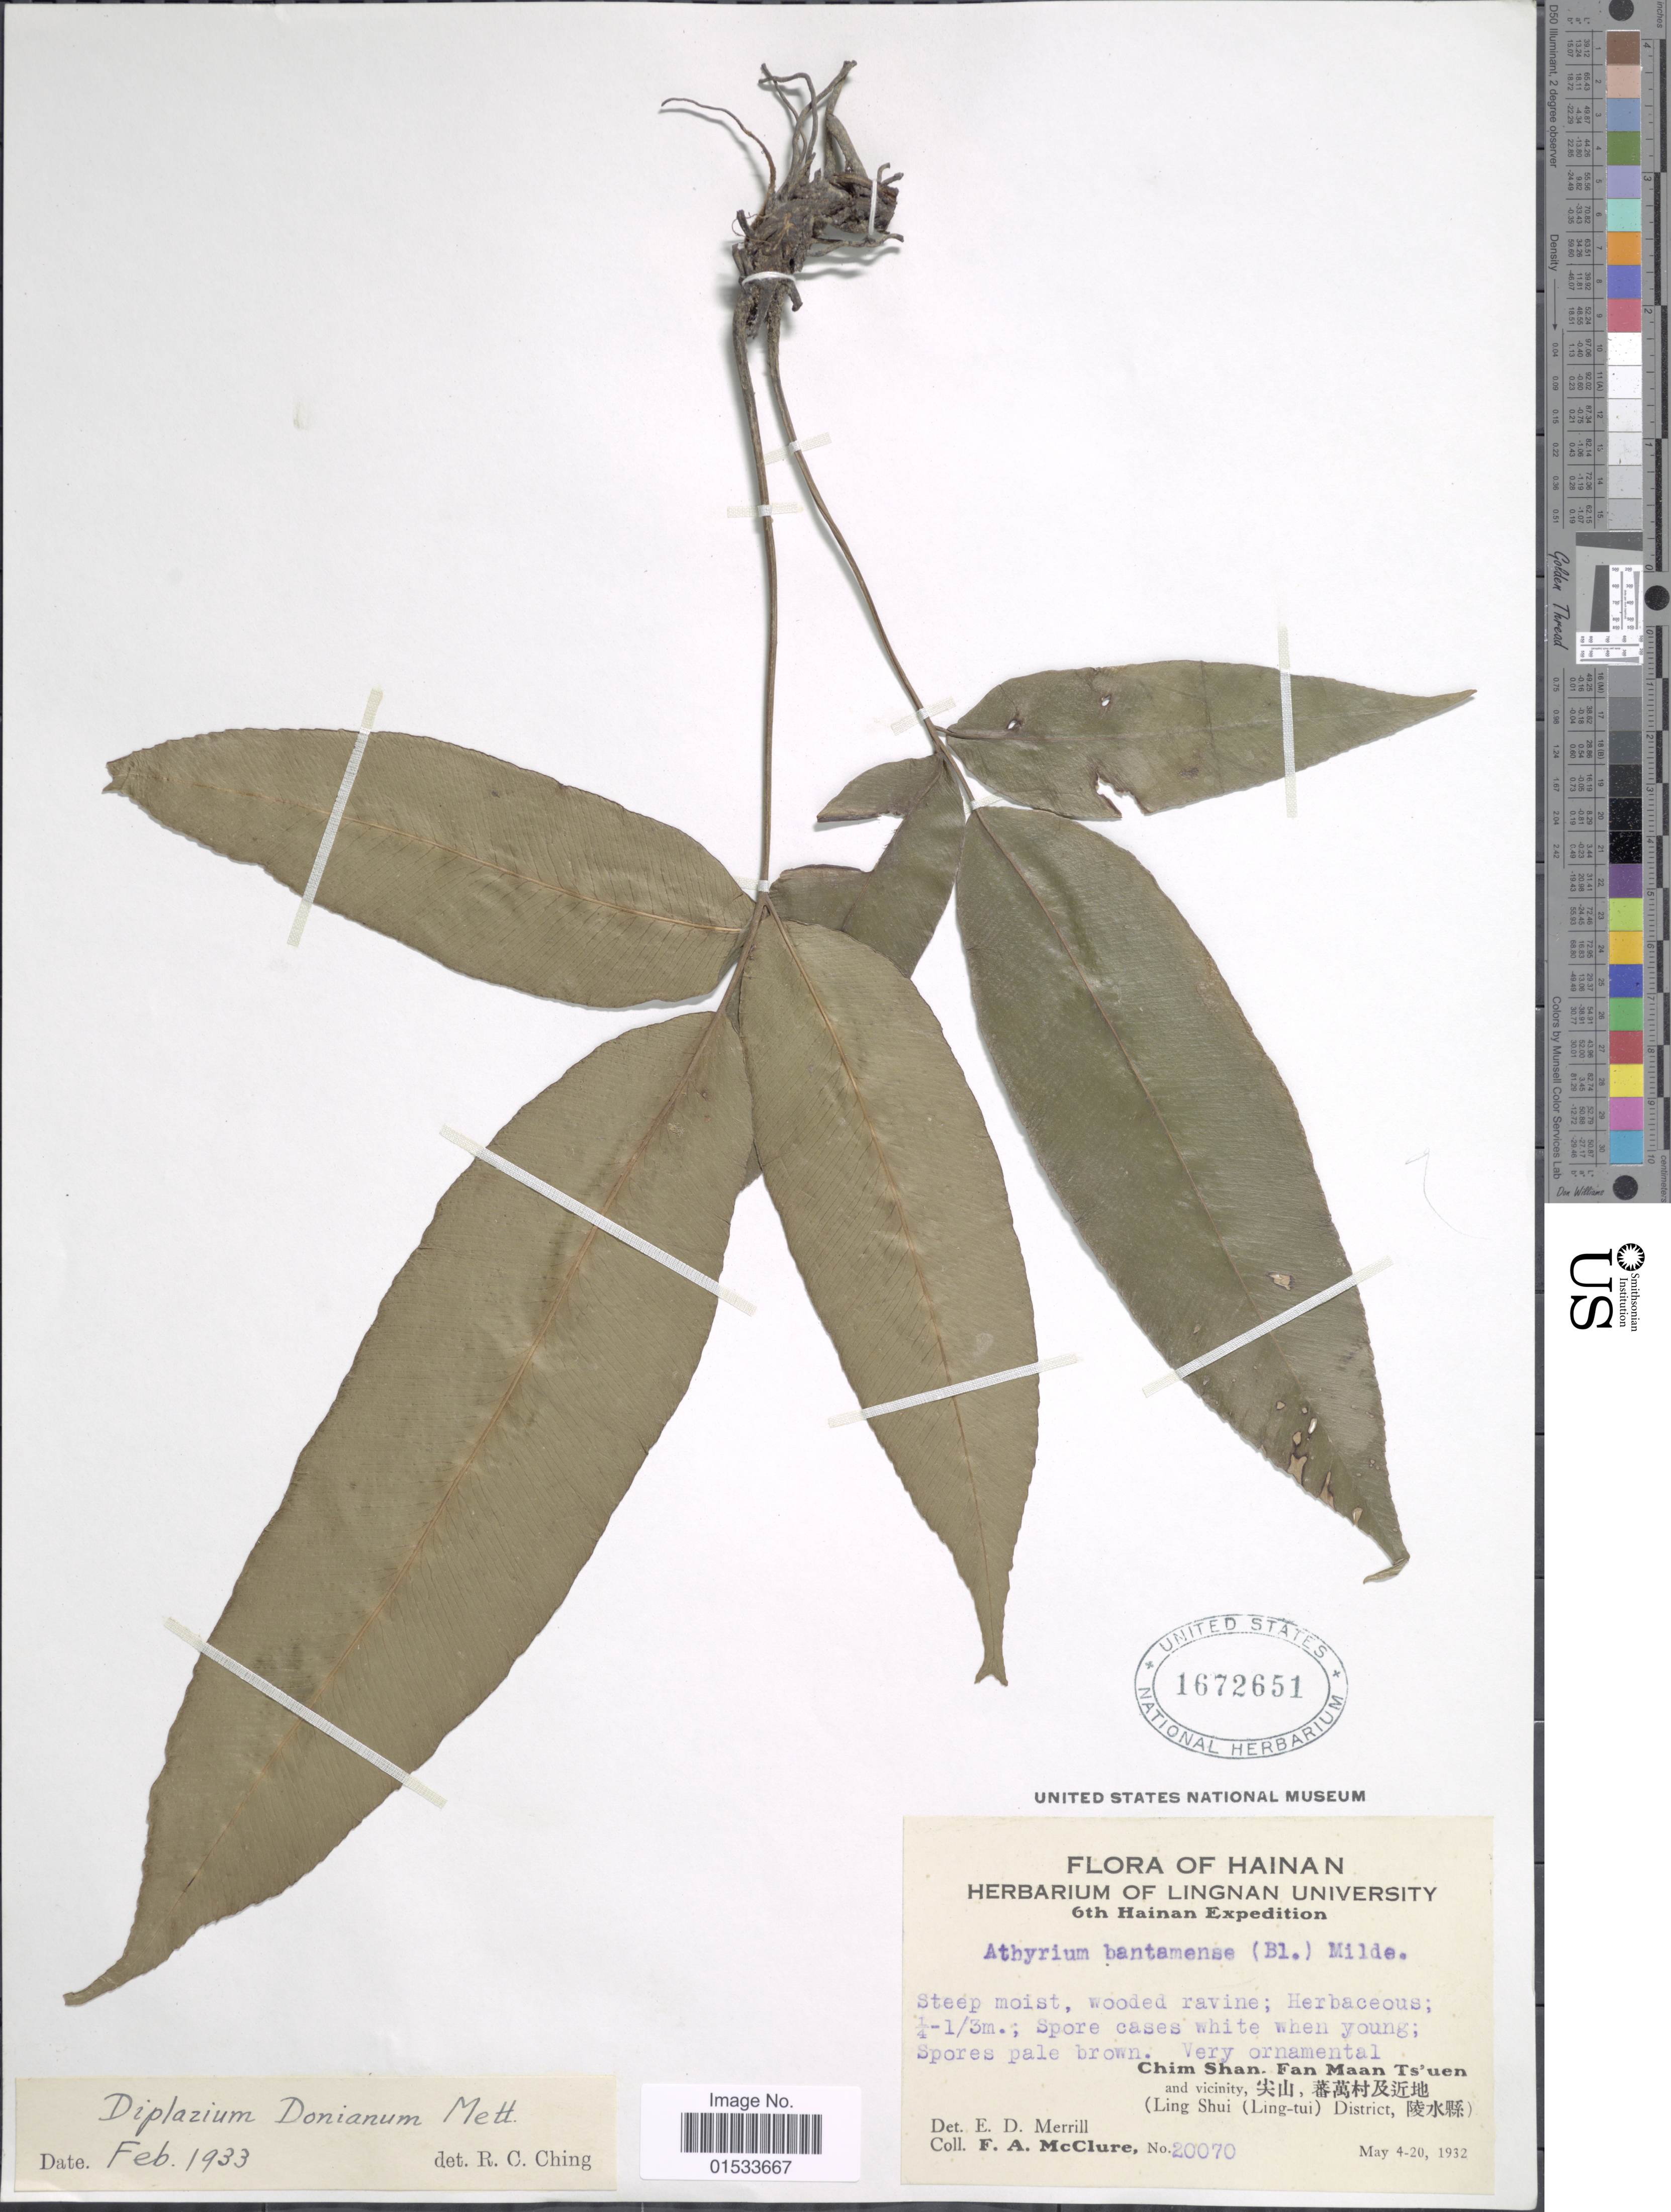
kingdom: Plantae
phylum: Tracheophyta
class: Polypodiopsida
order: Polypodiales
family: Athyriaceae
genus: Diplazium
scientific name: Diplazium donianum var. donianum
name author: (Mett.) Tardieu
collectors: F. A. McClure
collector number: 20070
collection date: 1932-05-04/1932-05-20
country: China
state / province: Hainan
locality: Chim Shan, Fan Maan Ts'uen and vicinity (Ling Shui (Ling- tui) District)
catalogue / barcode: US 1672651